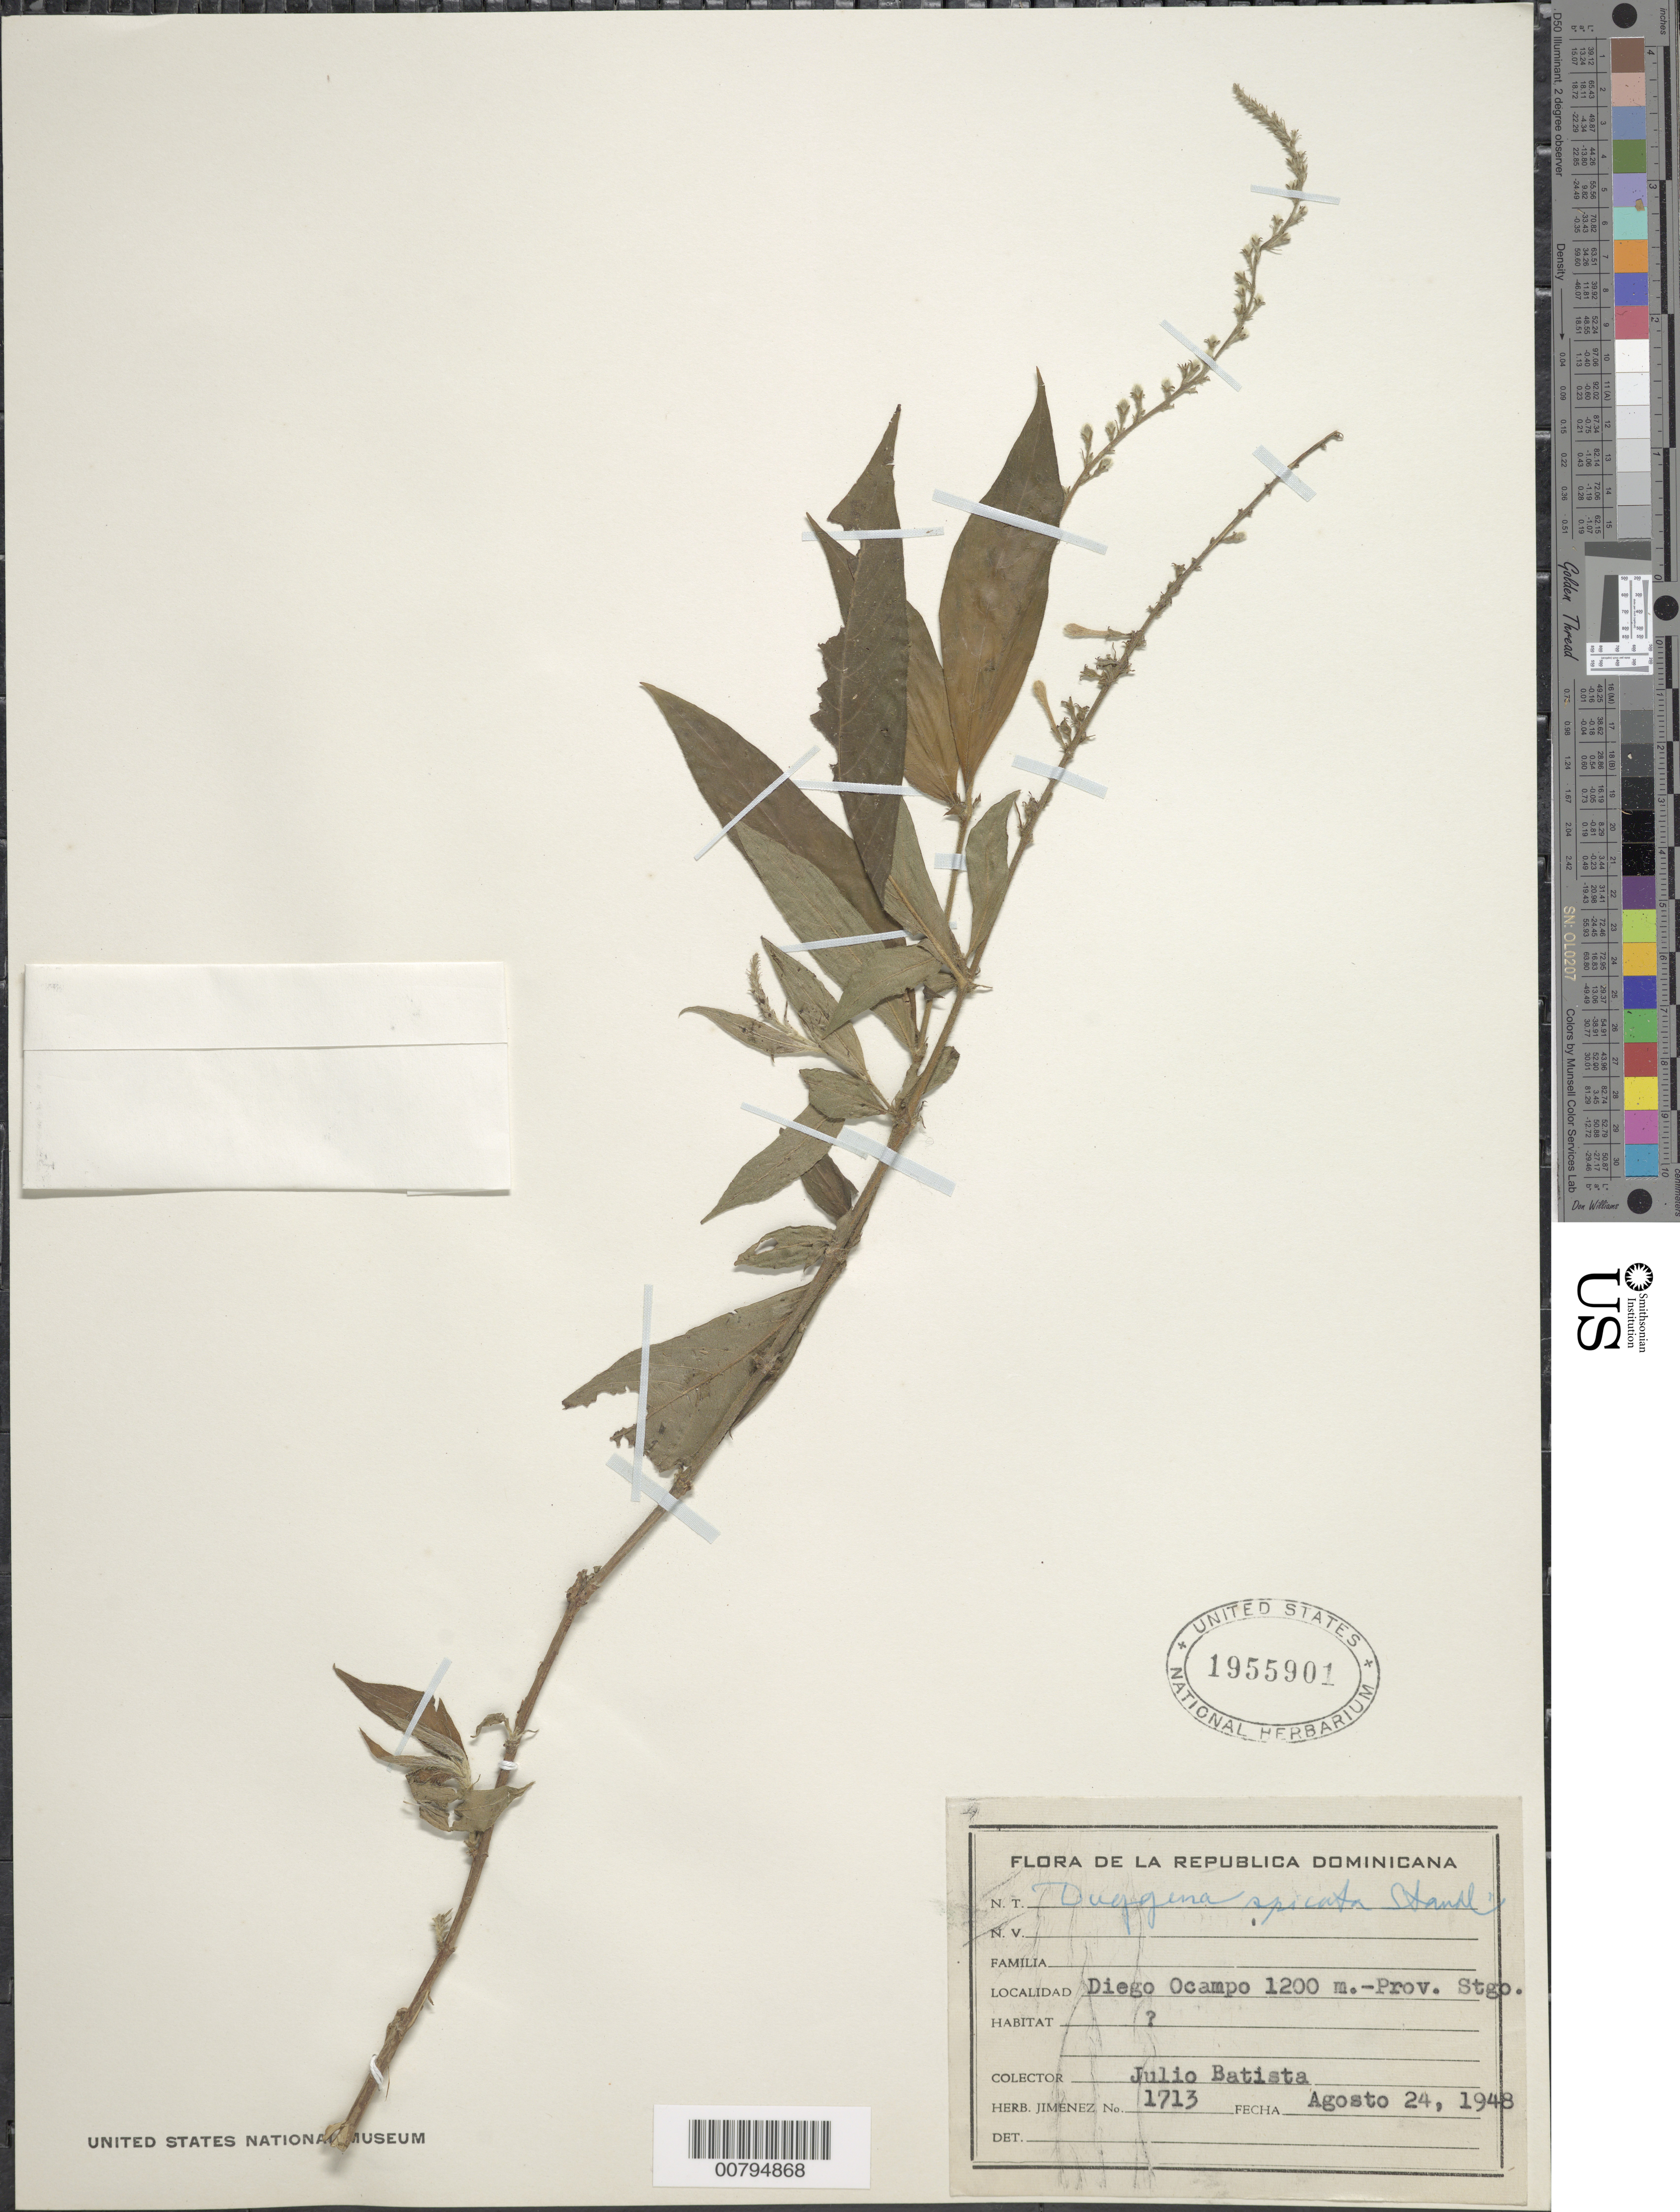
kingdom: Plantae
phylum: Tracheophyta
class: Magnoliopsida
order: Gentianales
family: Rubiaceae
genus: Gonzalagunia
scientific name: Gonzalagunia hirsuta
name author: Schum.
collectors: J. B. Santos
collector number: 1713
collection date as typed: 24 Aug 1948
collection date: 1948-08-24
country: Dominican Republic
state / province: Santiago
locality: Diego Ocampo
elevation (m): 1200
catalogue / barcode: US 1955901